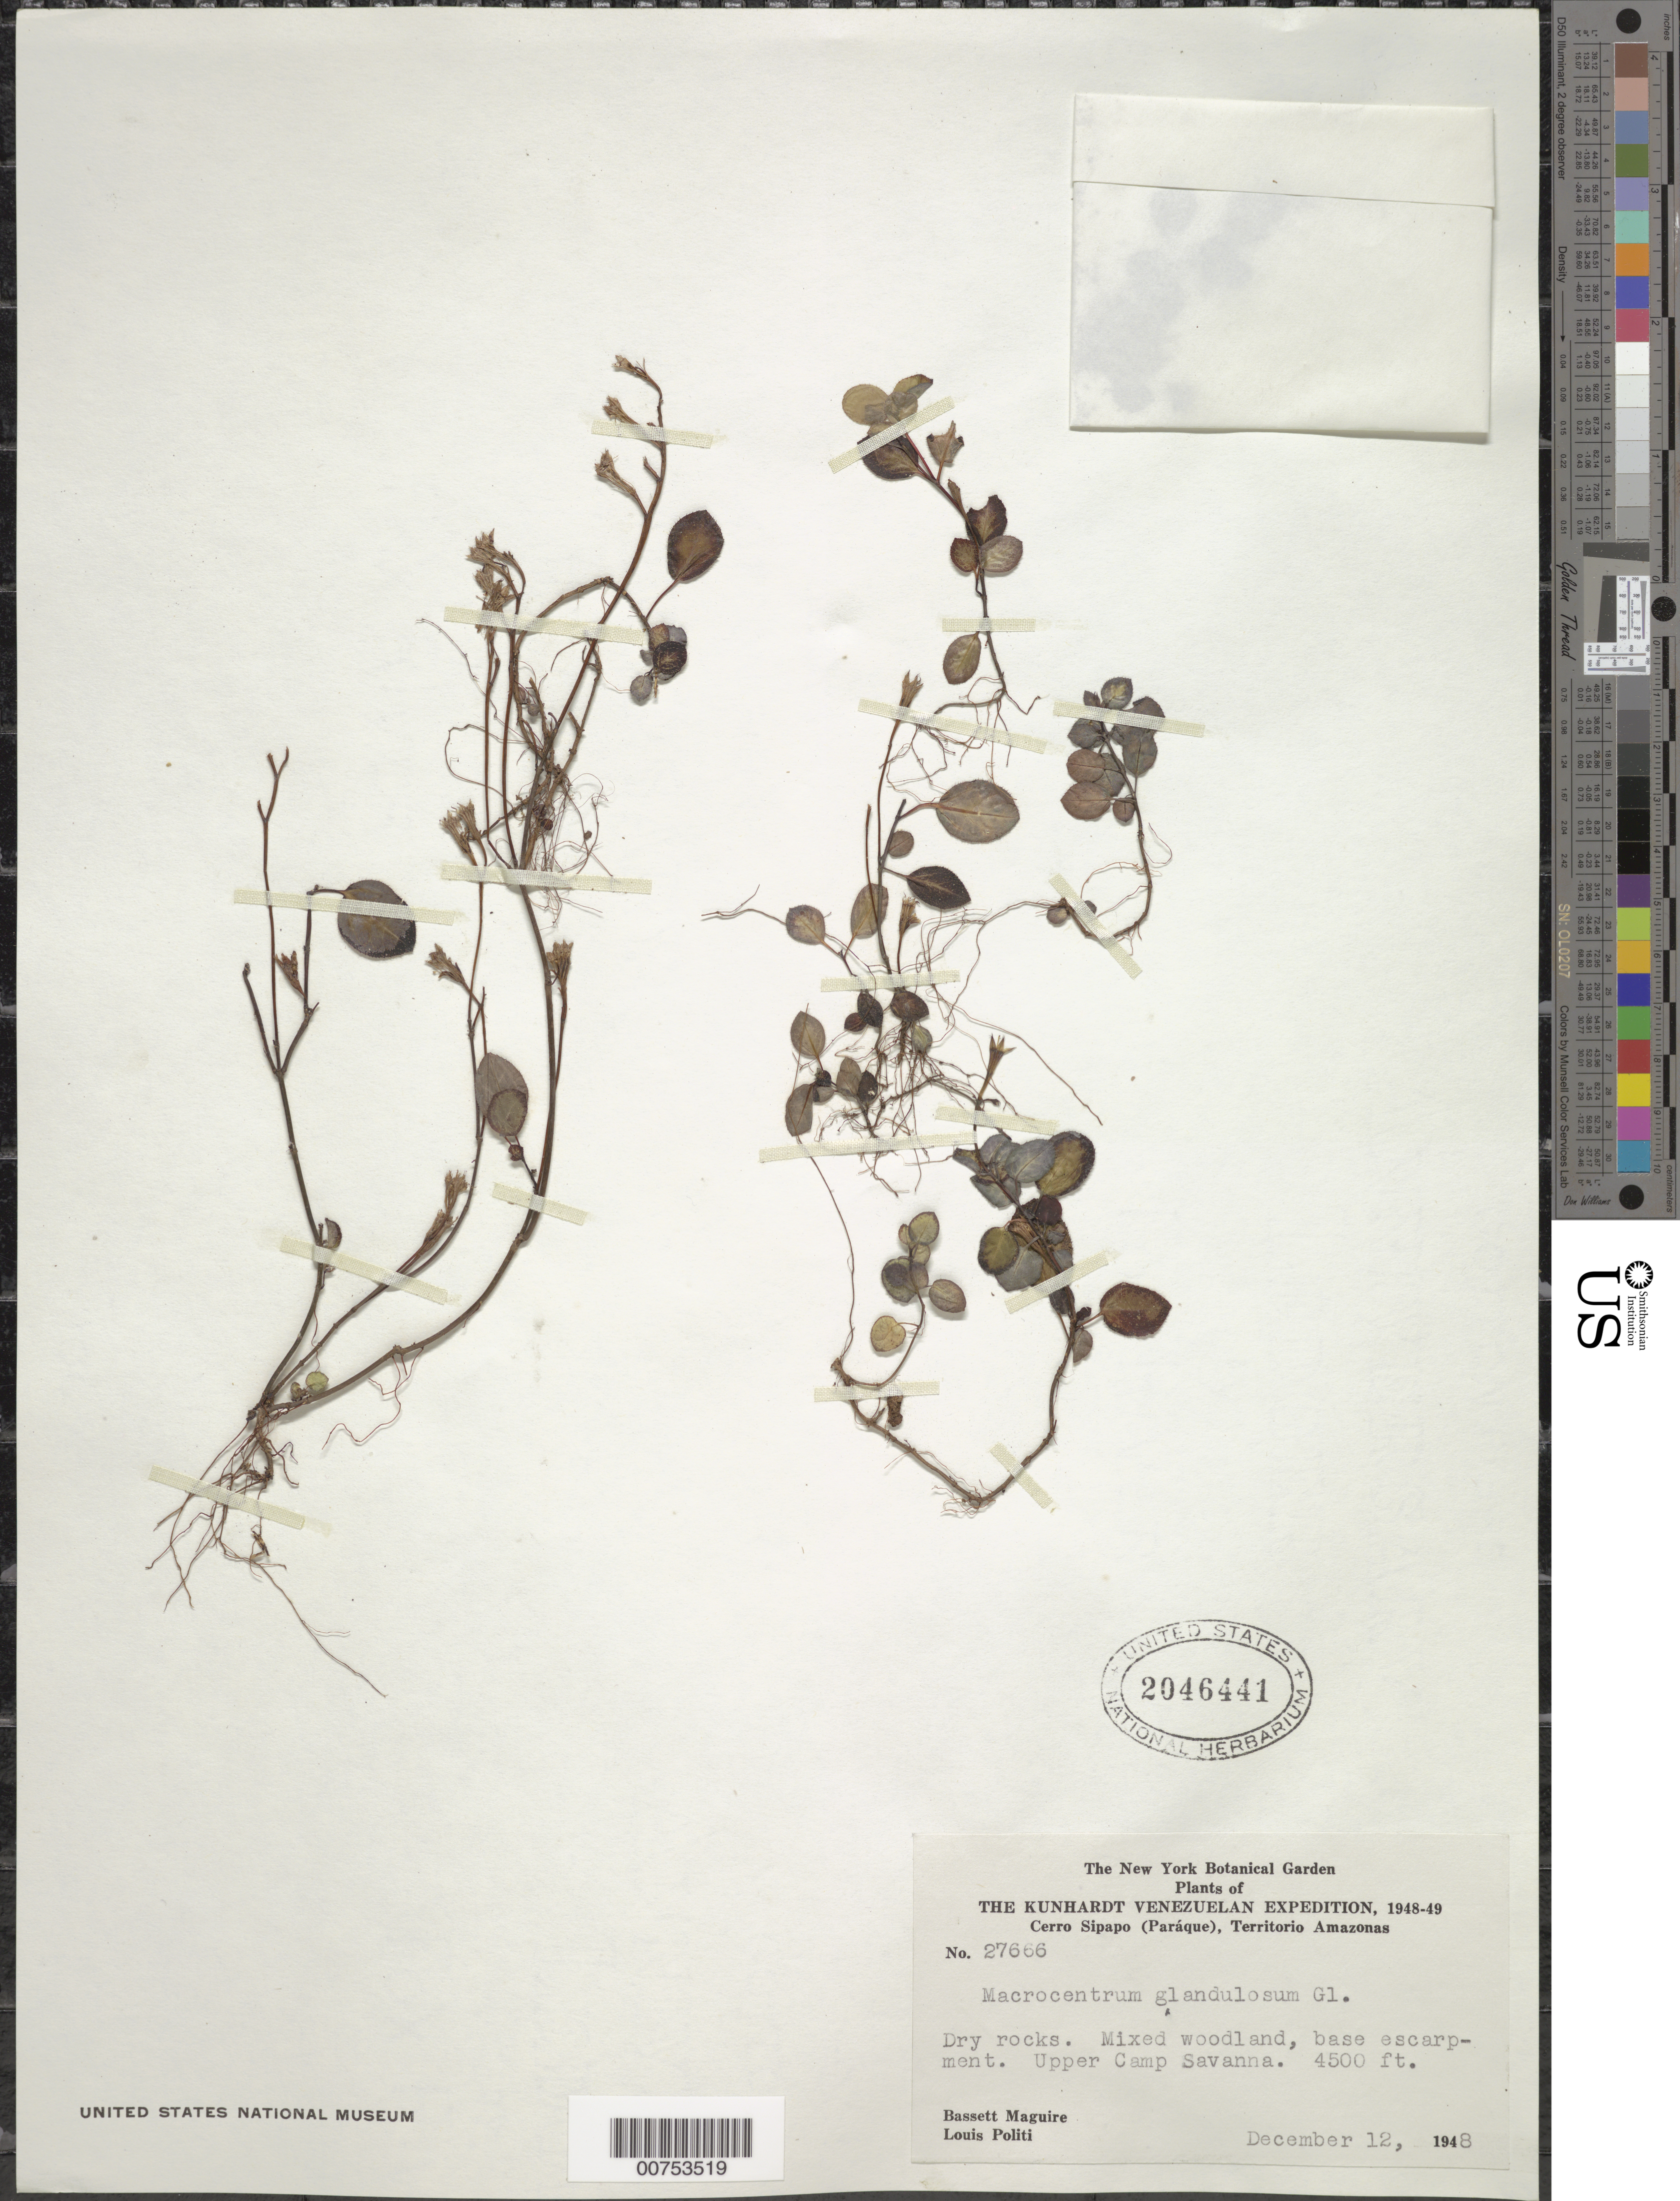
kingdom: Plantae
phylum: Tracheophyta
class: Magnoliopsida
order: Myrtales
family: Melastomataceae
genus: Salpinga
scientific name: Salpinga glandulosa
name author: (Gleason) Wurdack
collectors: B. Maguire & L. Politi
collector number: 27666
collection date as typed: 12-Dec-48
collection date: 1948-12-12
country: Venezuela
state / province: Amazonas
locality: Cerro Sipapo (Paráque), upper Camp Savanna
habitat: Dry rocks; mixed woodland, base escarpment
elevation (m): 1372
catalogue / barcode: US 2046441